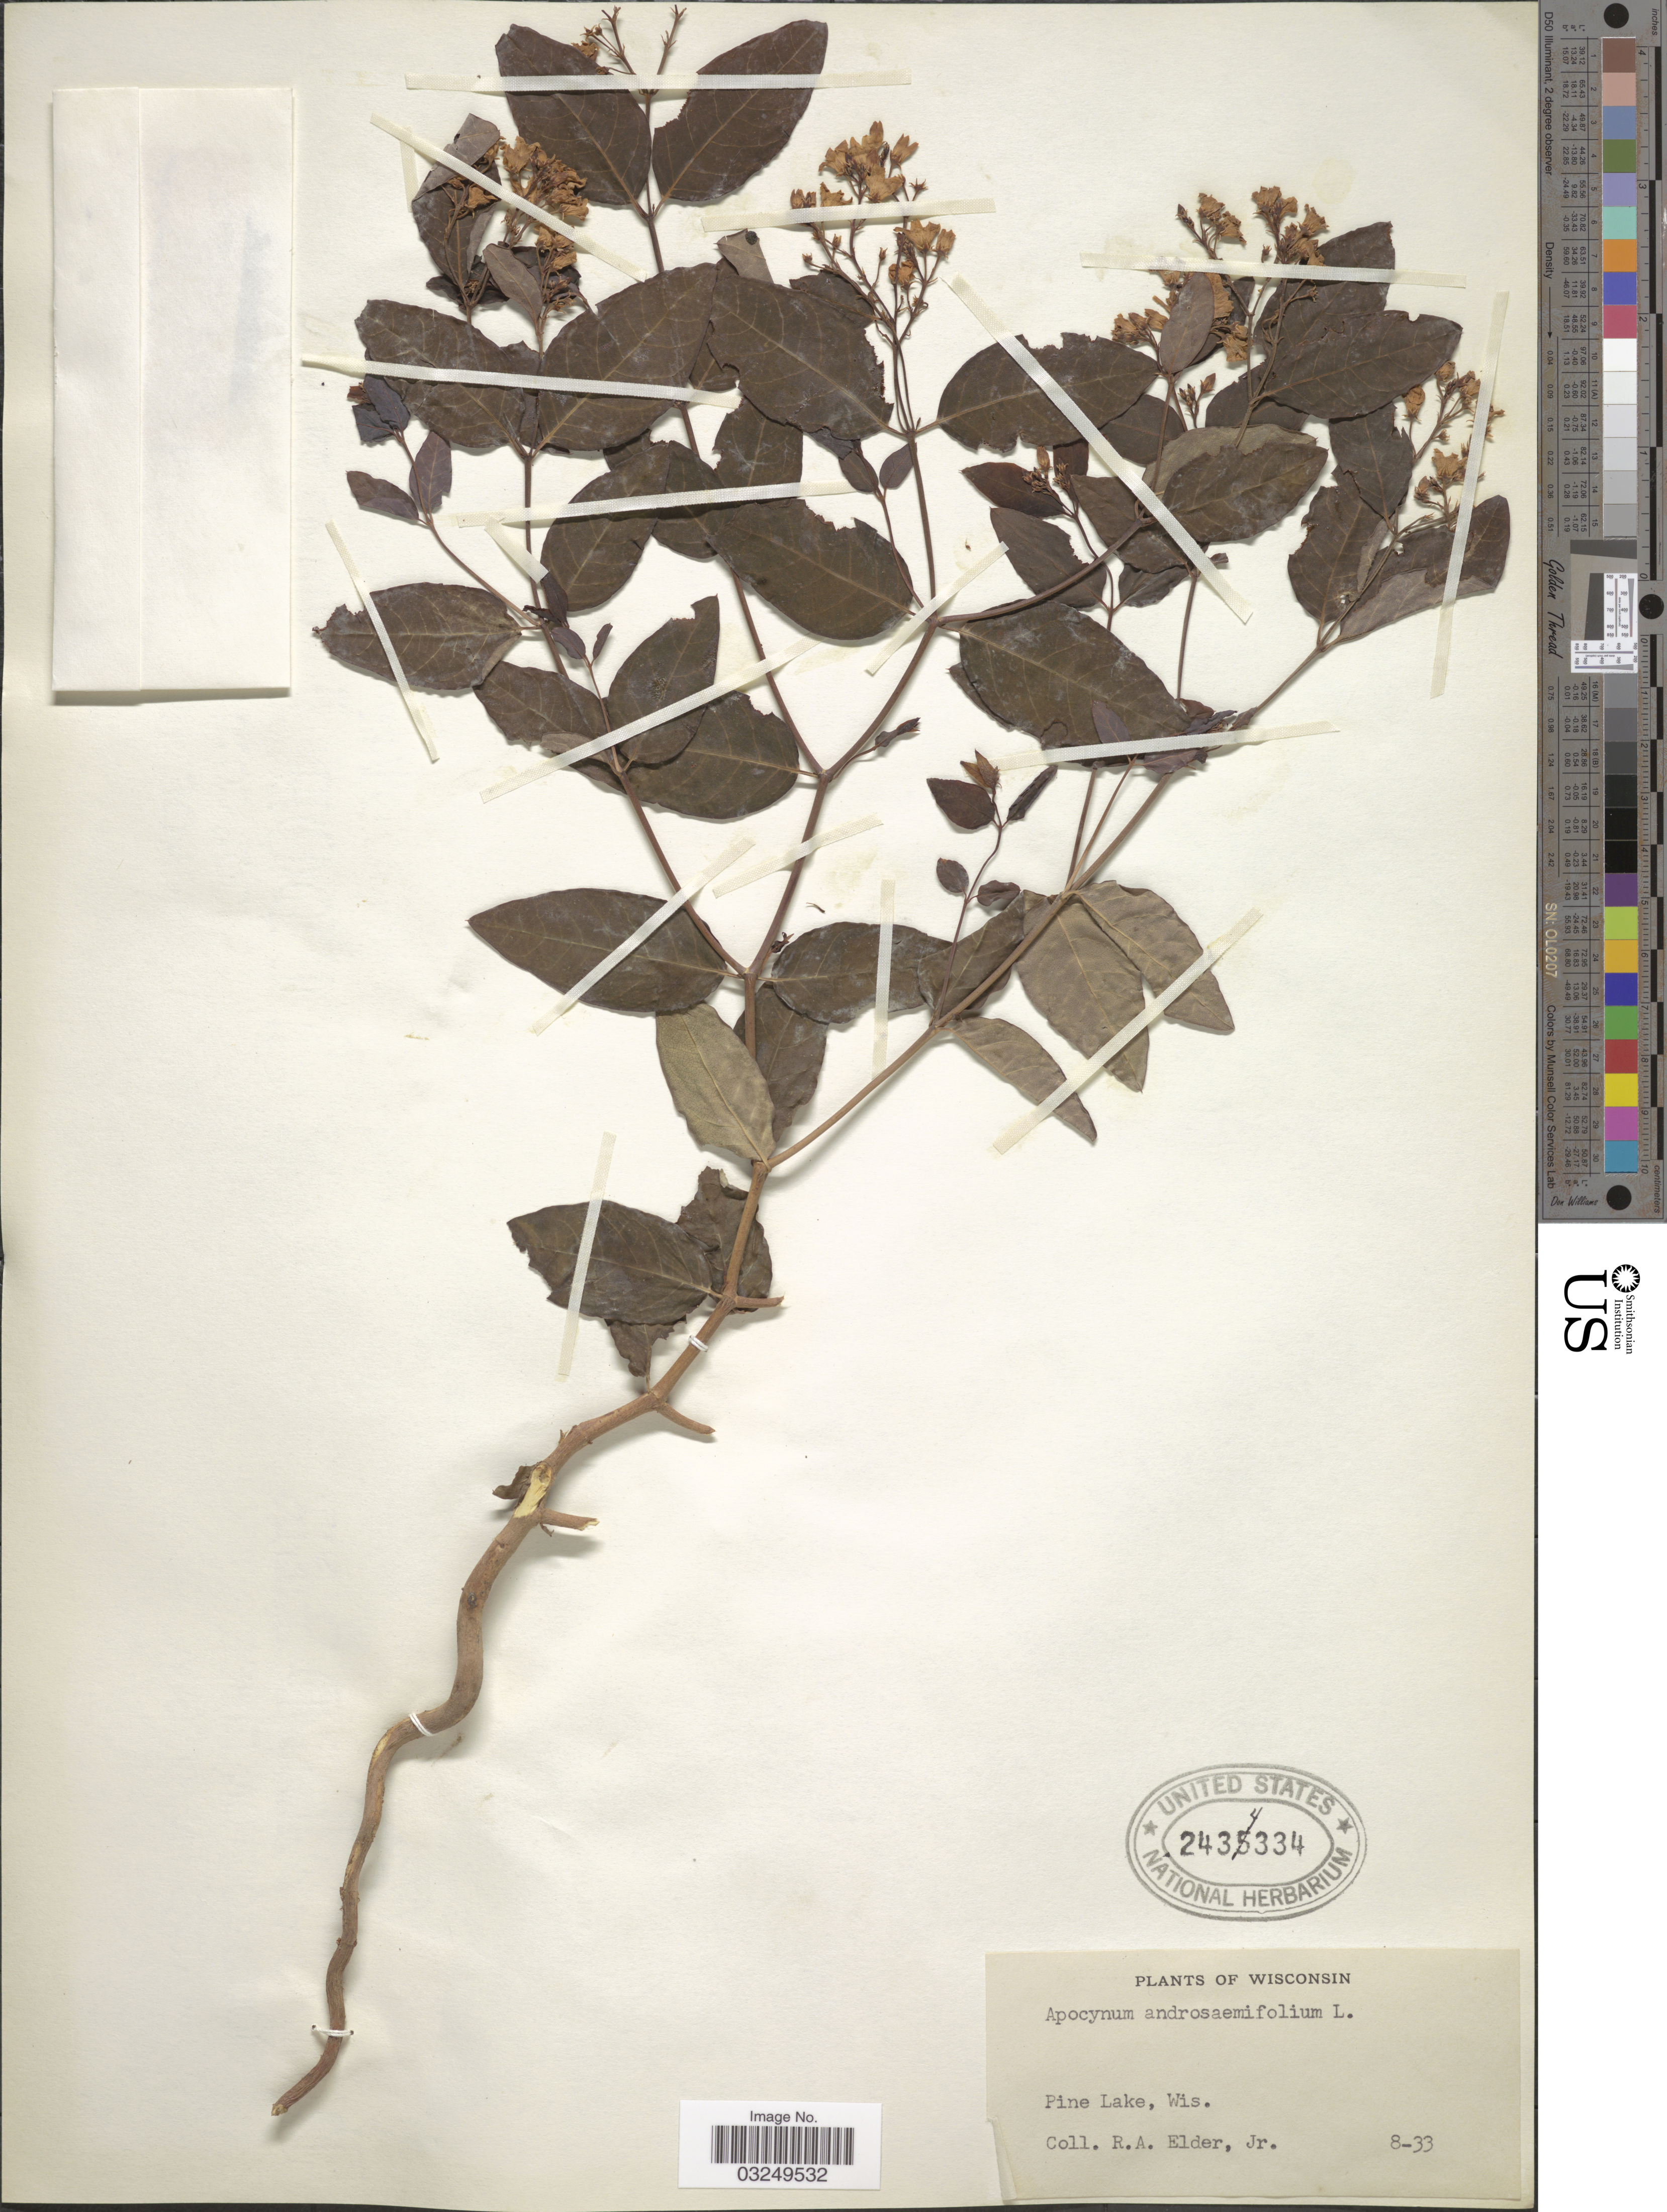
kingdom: Plantae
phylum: Tracheophyta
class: Magnoliopsida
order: Gentianales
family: Apocynaceae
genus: Apocynum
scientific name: Apocynum androsaemifolium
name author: L.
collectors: R. Elder Jr.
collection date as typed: Transcribed d/m/y: /8/33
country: United States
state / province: Wisconsin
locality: Pine Lake, Wis.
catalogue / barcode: US 2434334